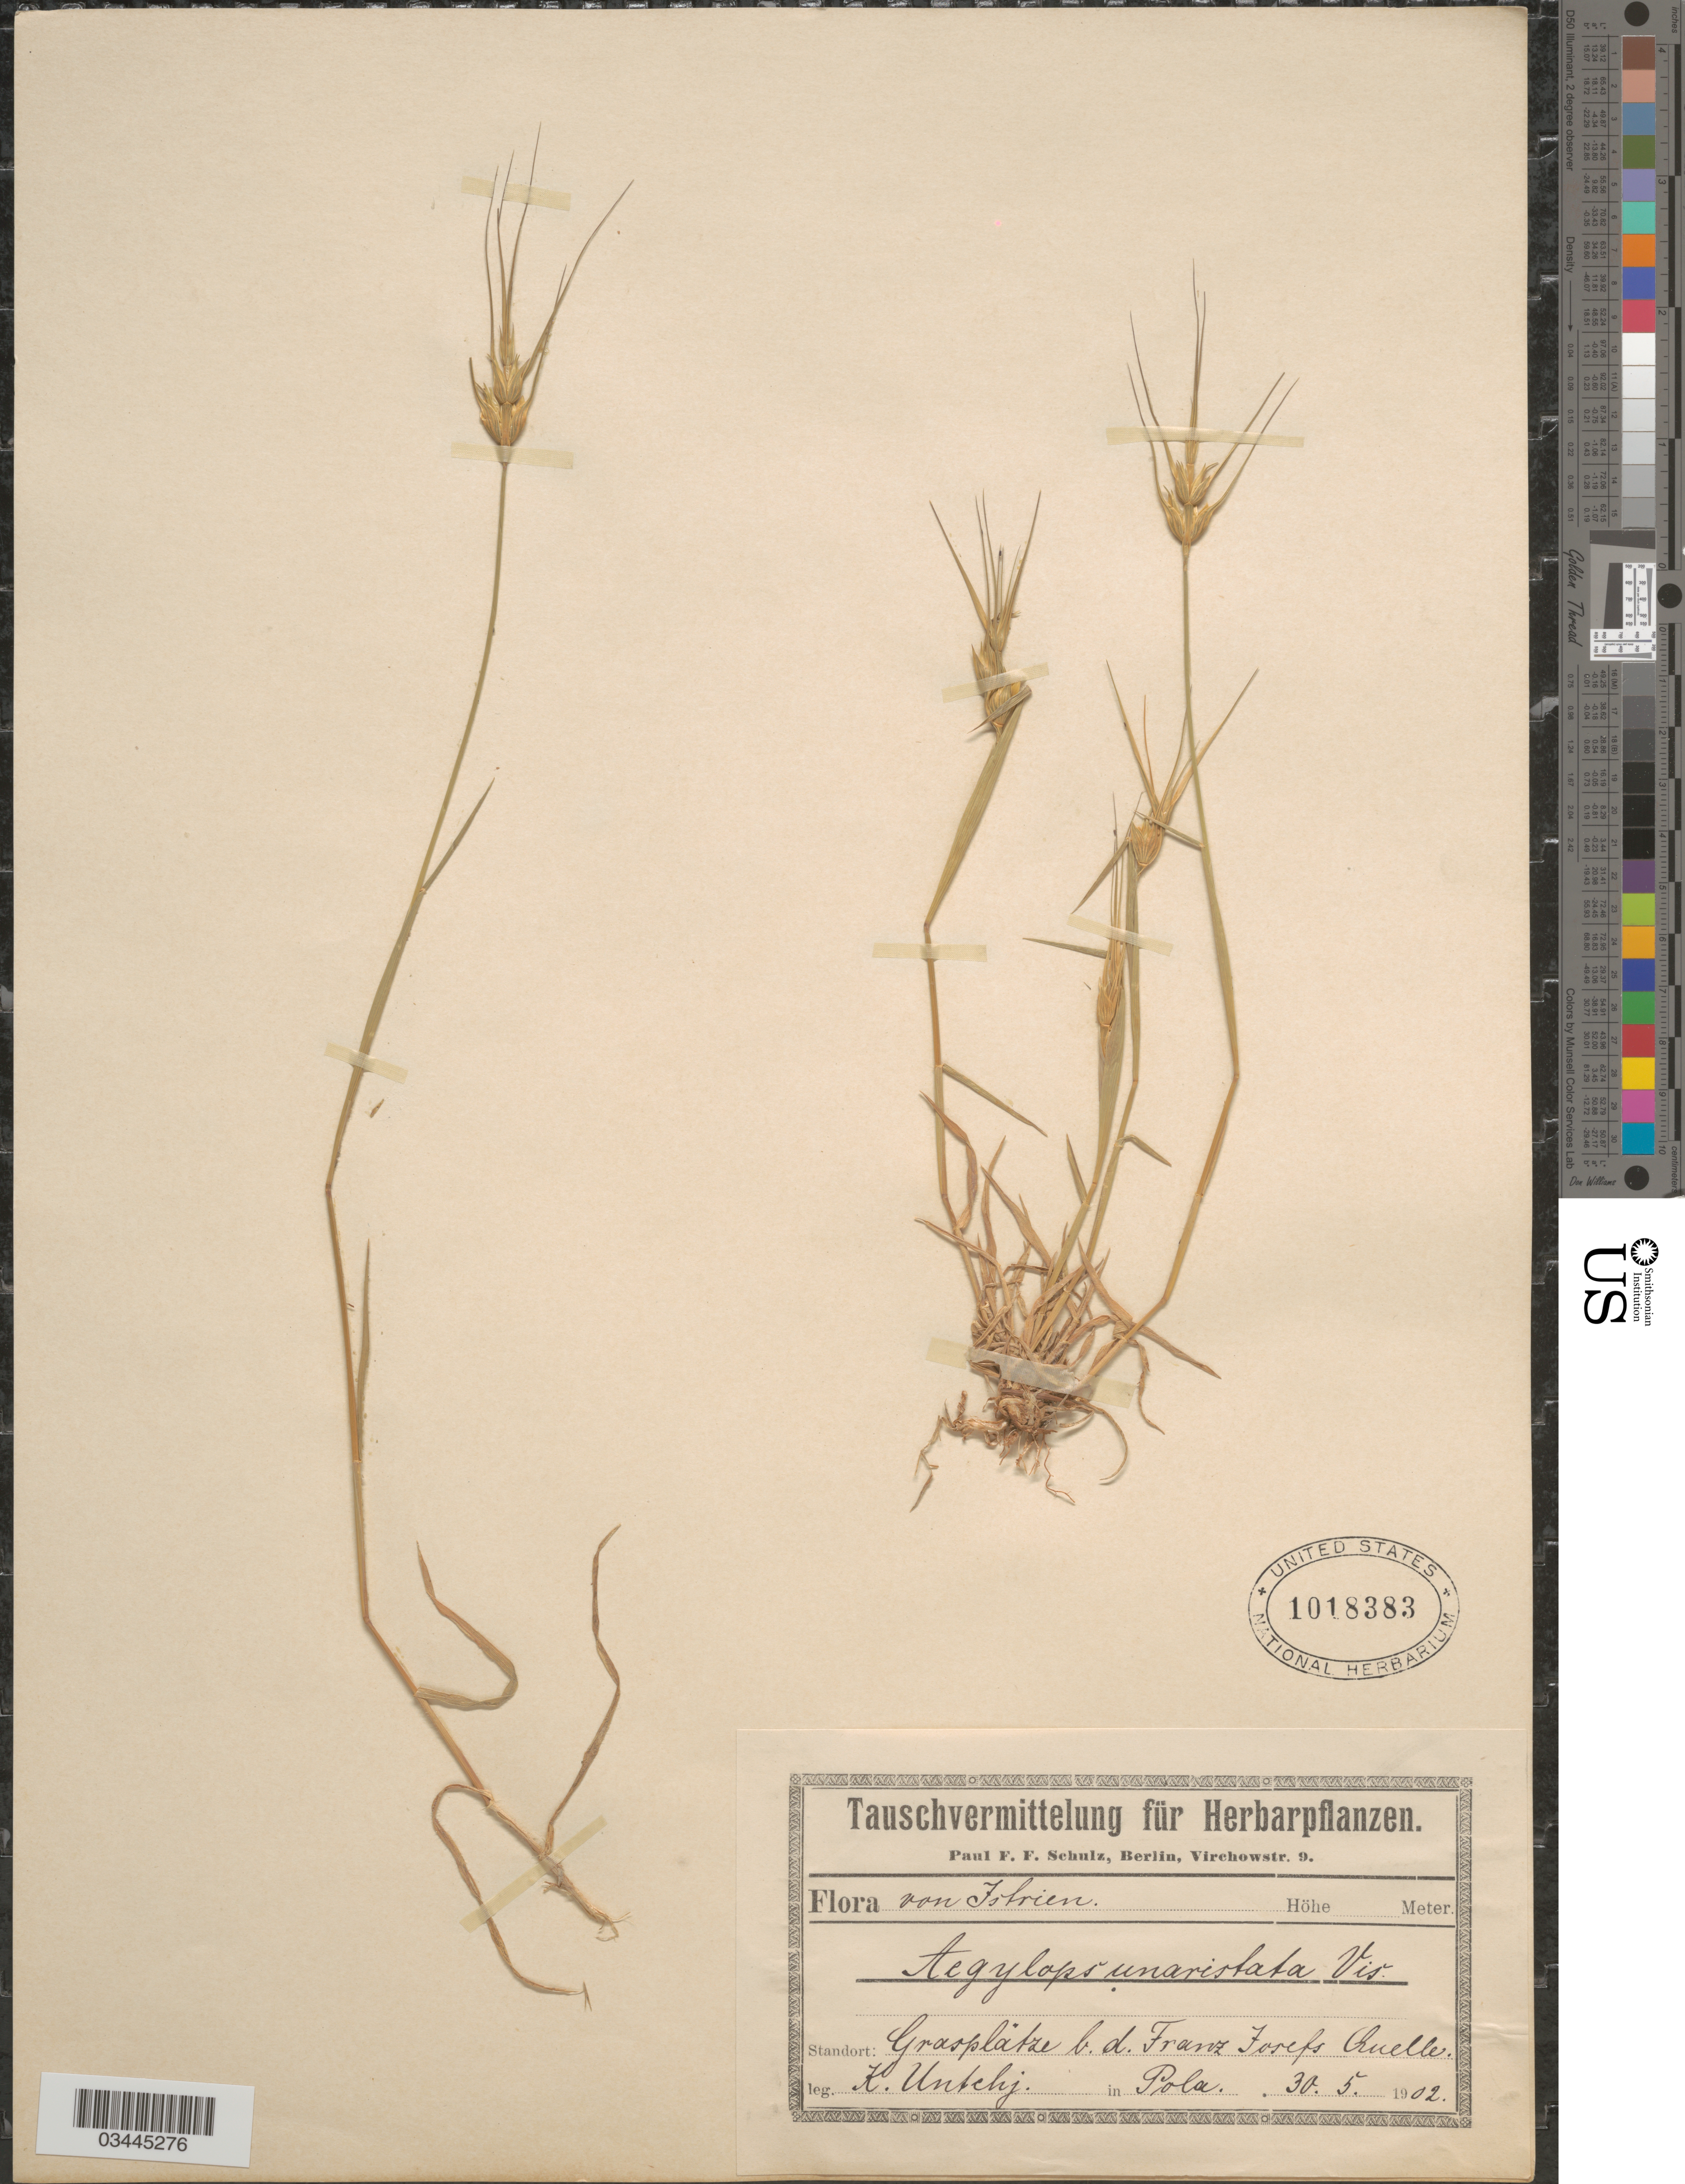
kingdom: Plantae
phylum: Tracheophyta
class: Liliopsida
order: Poales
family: Poaceae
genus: Aegilops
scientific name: Aegilops uniaristata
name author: Vis.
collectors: K. Untchj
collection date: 1902-05-30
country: Croatia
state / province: Istria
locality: Istrien. Grasplätze b. d. Franz Josefs Anelle [interpreted]. Pola.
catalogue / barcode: US 1018383